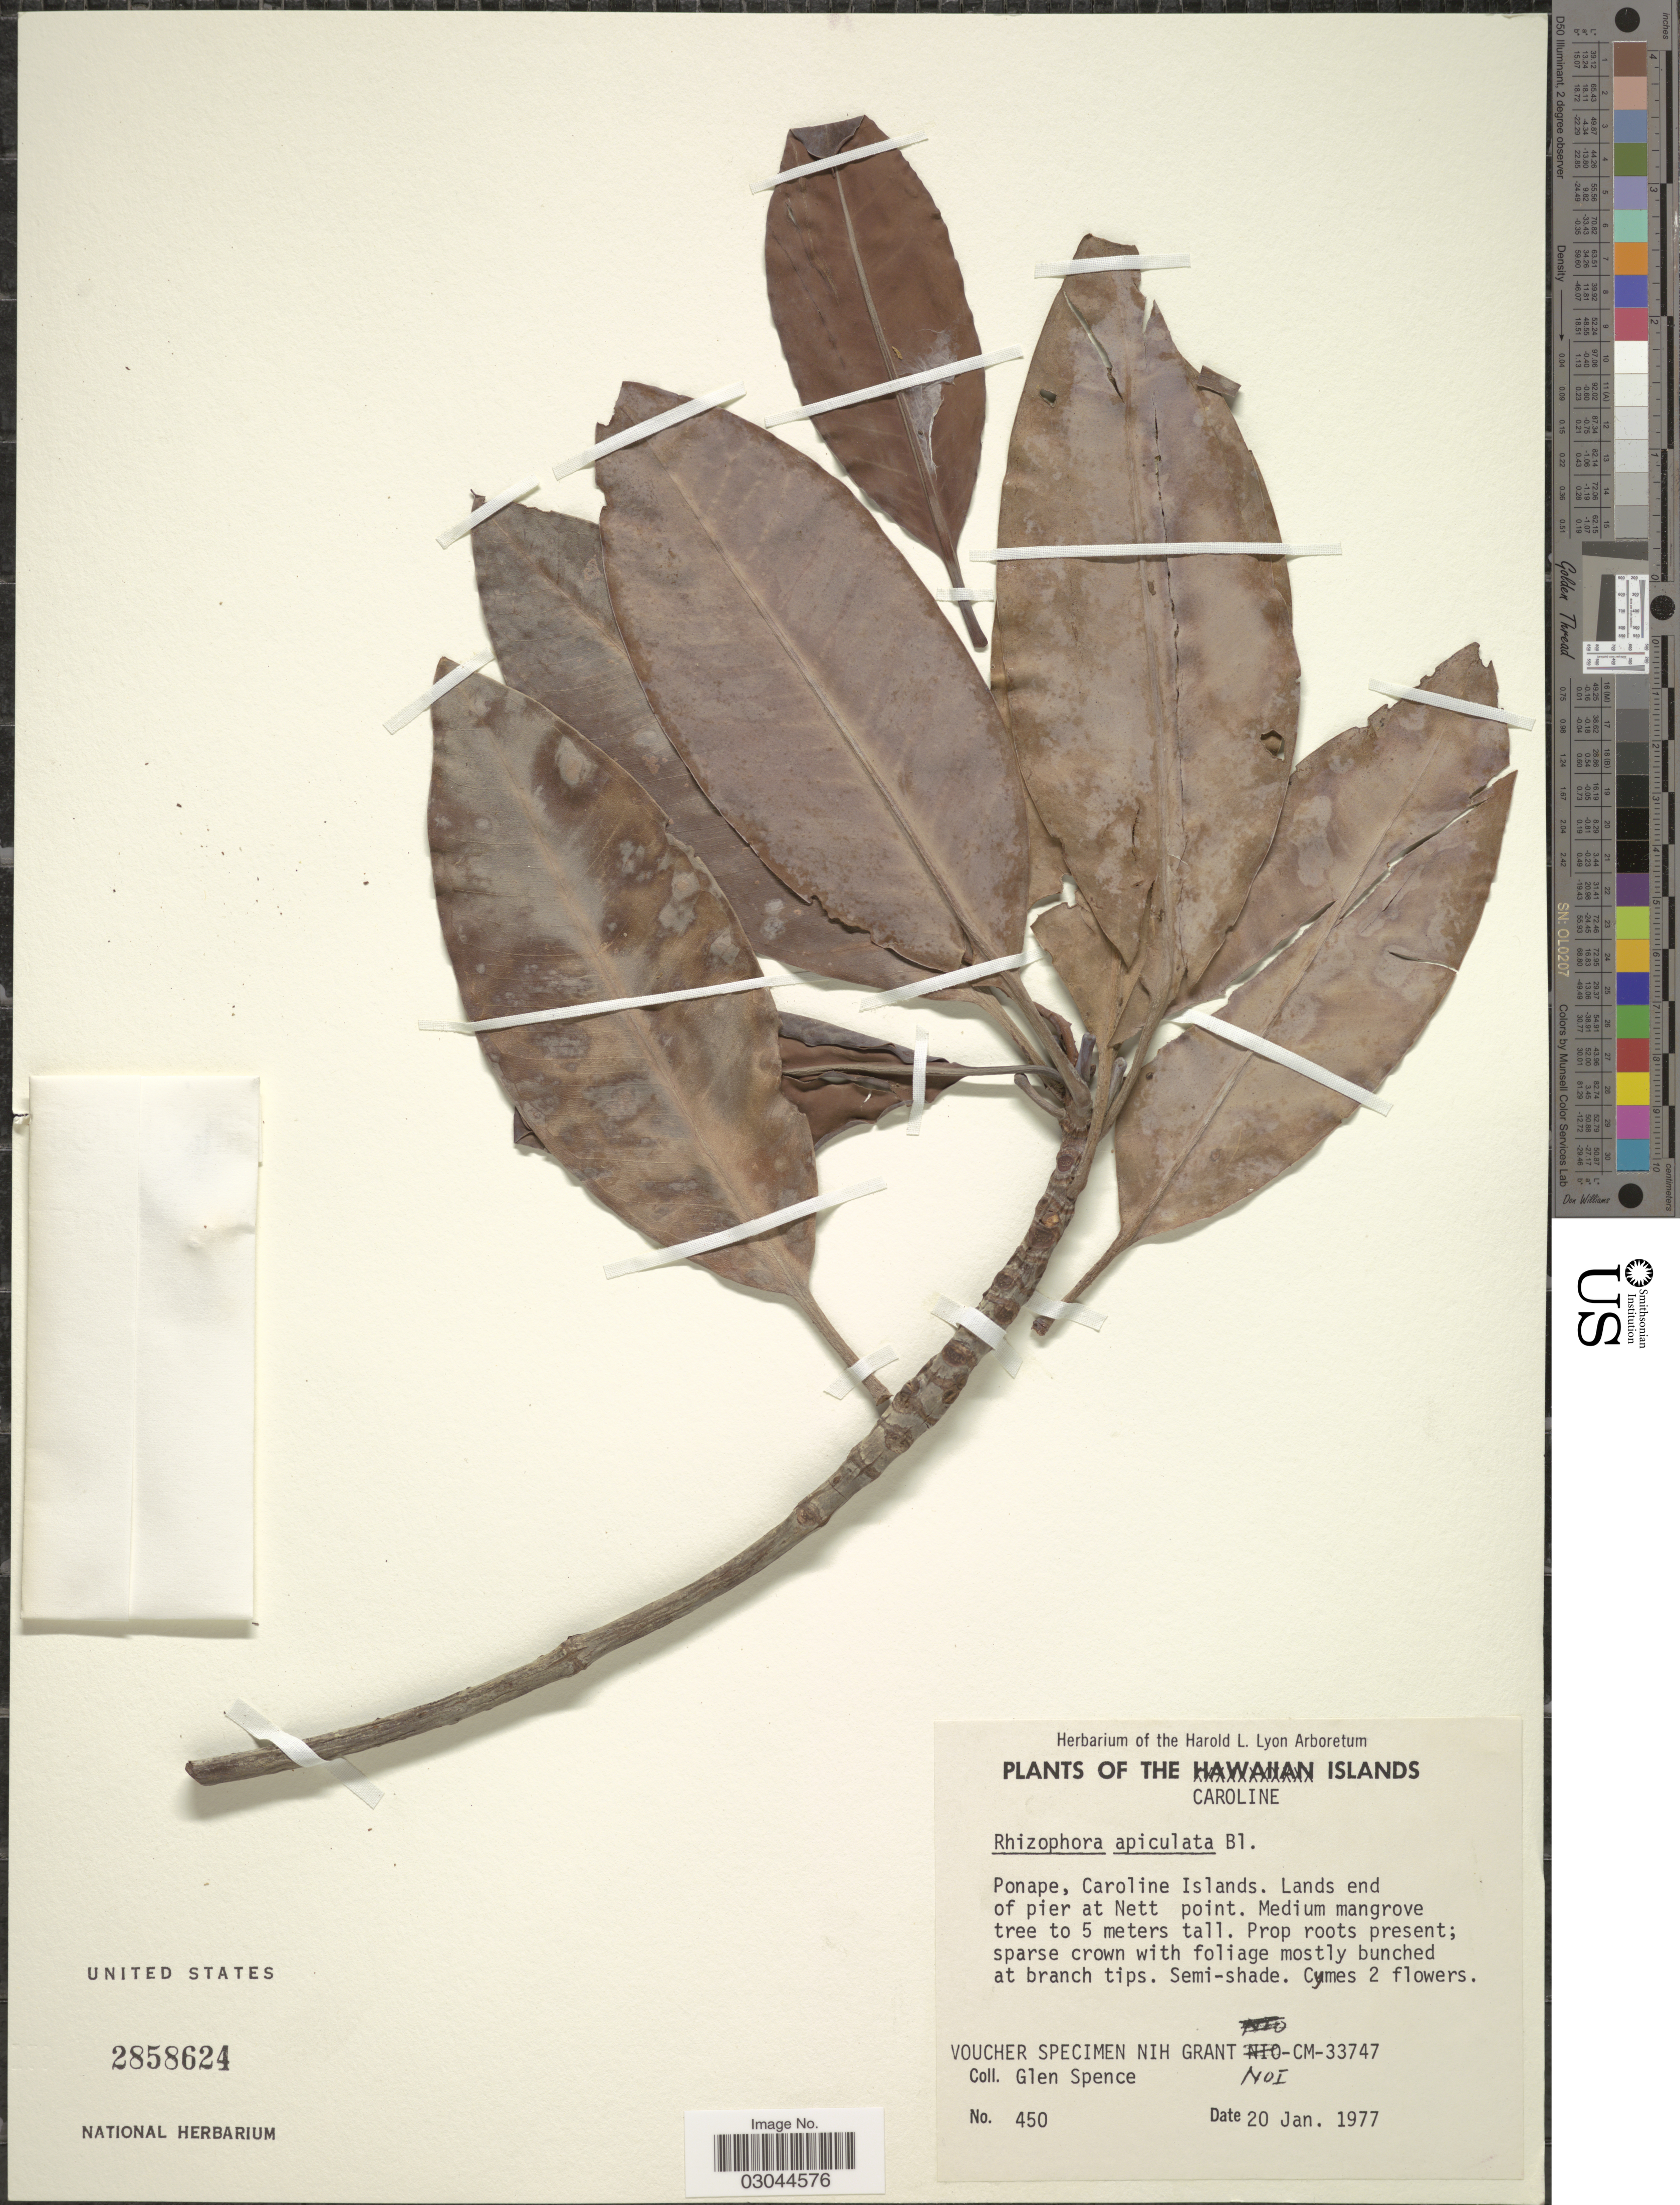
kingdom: Plantae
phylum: Tracheophyta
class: Magnoliopsida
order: Malpighiales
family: Rhizophoraceae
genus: Rhizophora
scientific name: Rhizophora apiculata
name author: Blume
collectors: G. Spence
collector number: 450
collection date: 1977-01-20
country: Micronesia, Federated States of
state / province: Pohnpei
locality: The Caroline Islands. Ponape, Caroline Islands. Lands end of pier at Nett point.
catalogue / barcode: US 2858624